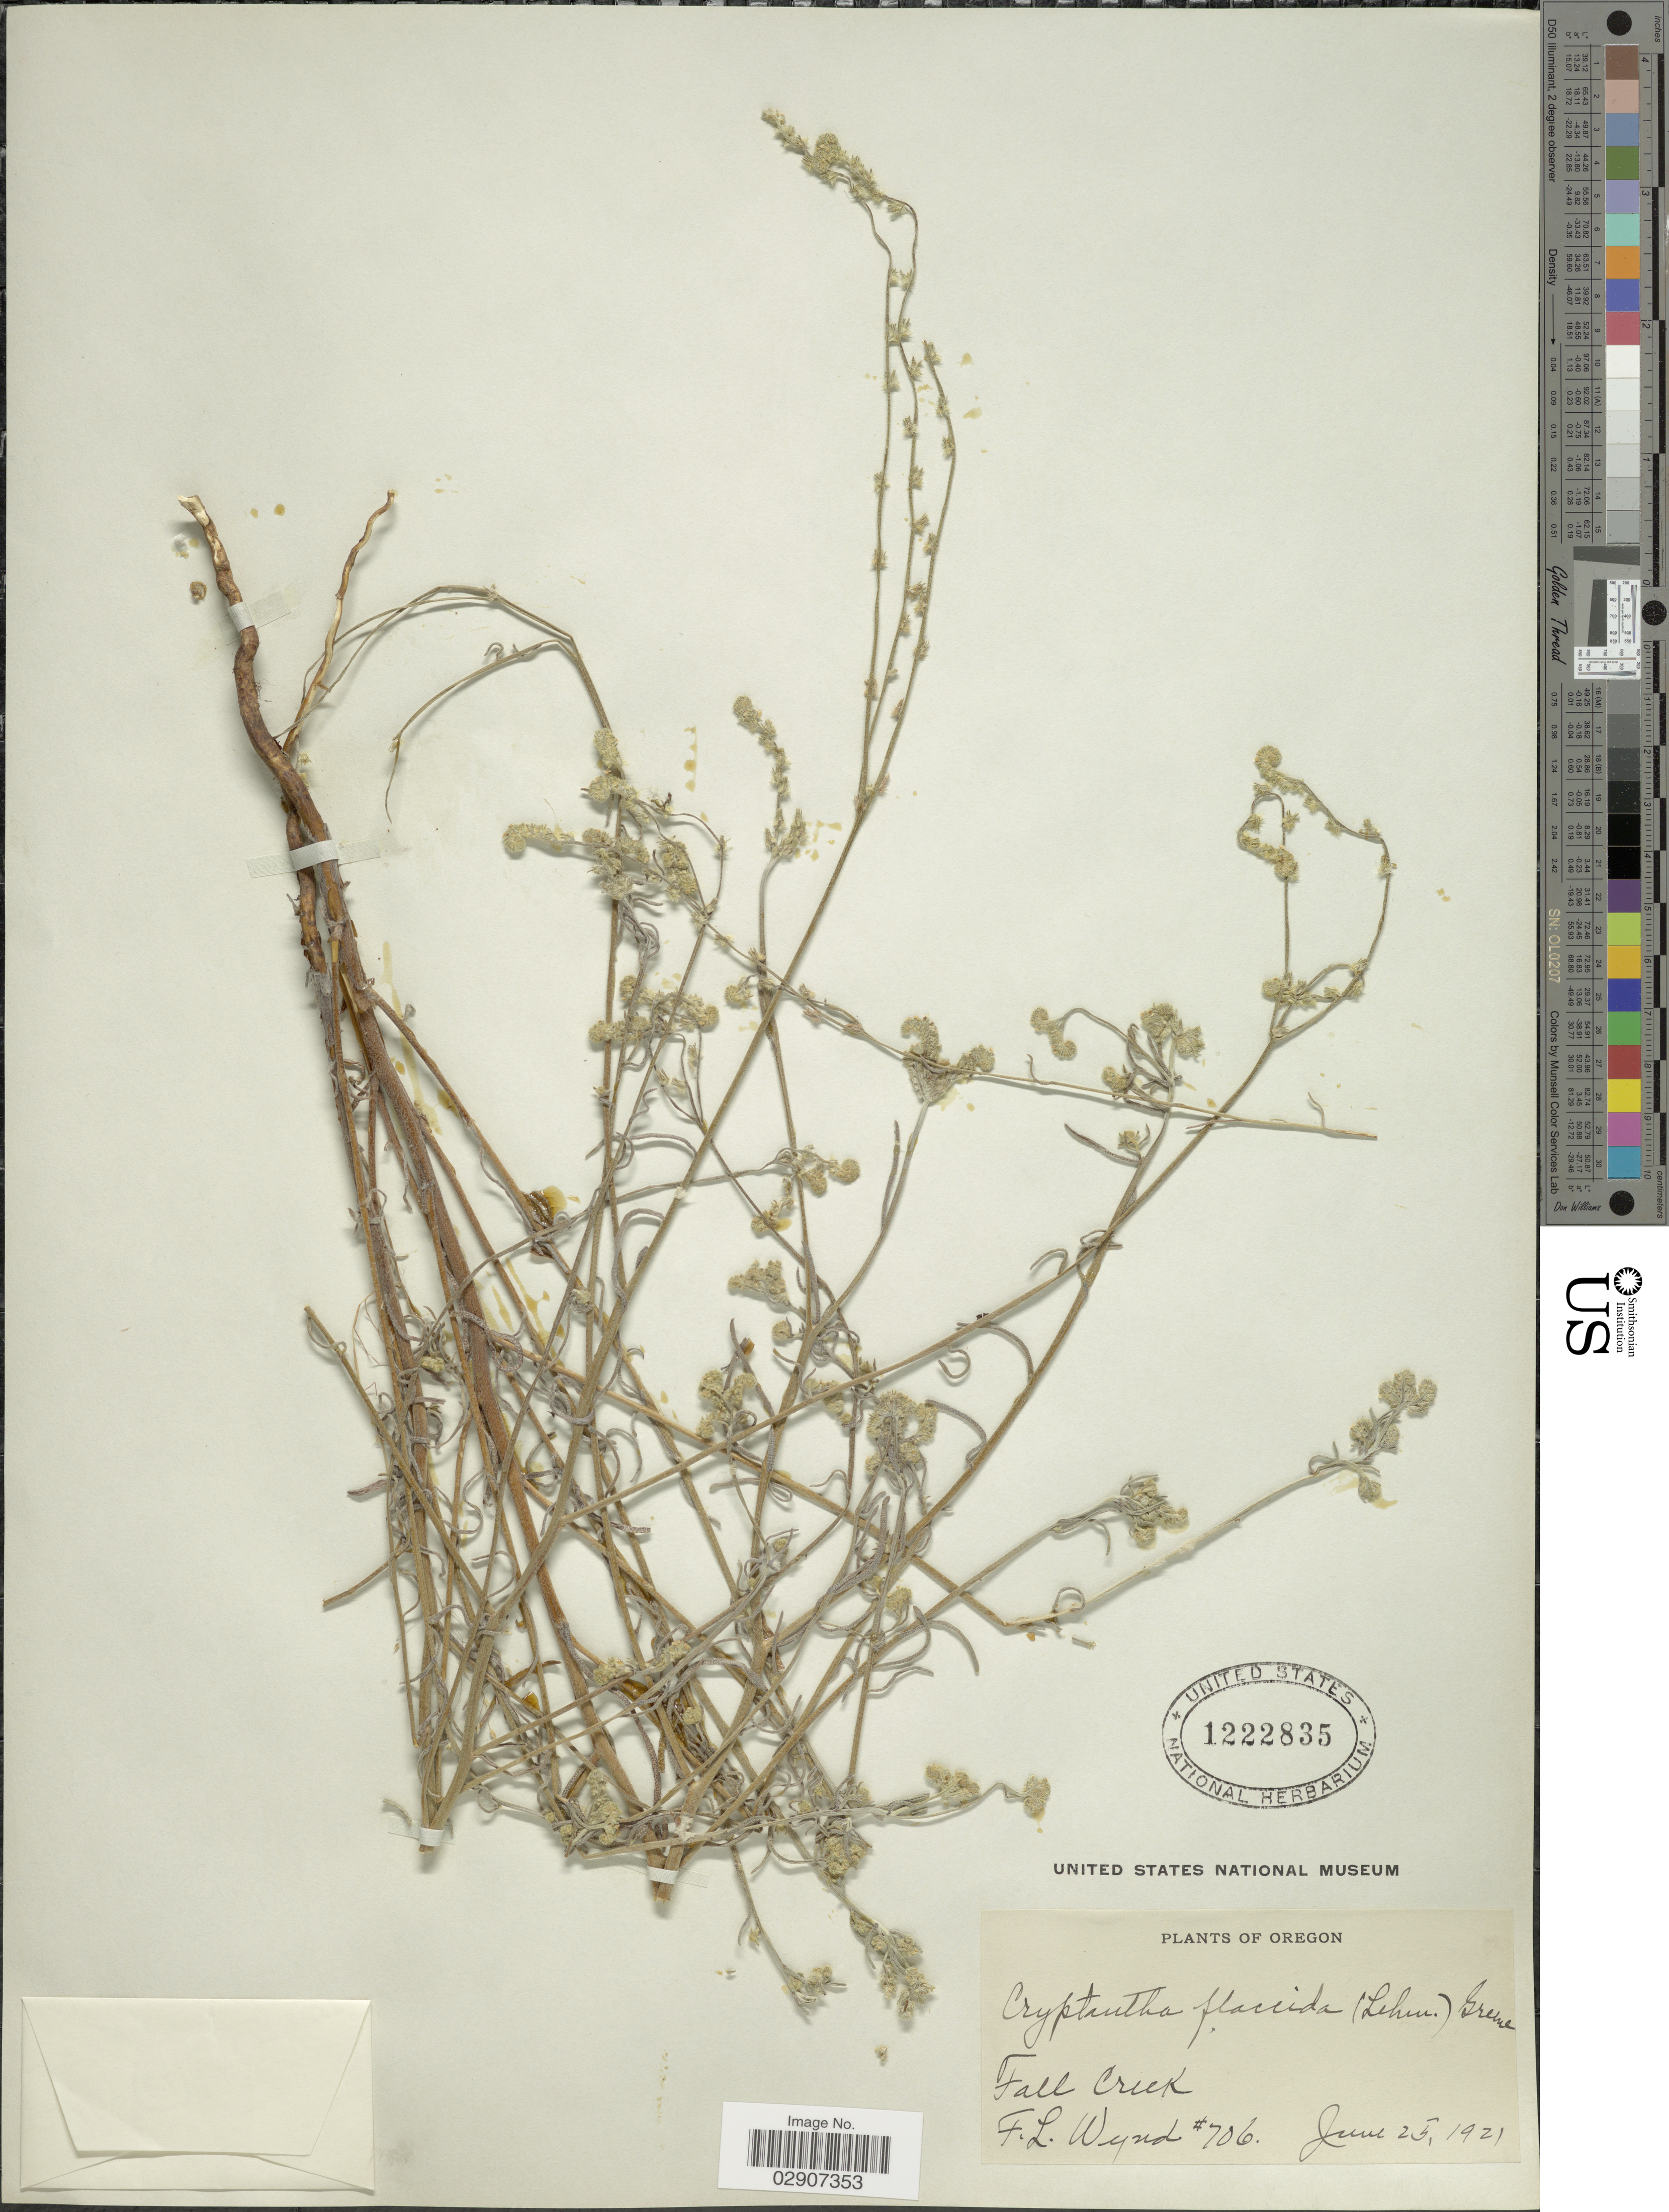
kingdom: Plantae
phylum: Tracheophyta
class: Magnoliopsida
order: Boraginales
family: Boraginaceae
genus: Cryptantha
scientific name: Cryptantha flaccida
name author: (Douglas ex Lehm.) Greene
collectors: F. L. Wynd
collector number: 706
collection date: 1921-06-25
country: United States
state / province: Oregon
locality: Fall Creek.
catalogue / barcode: US 1222835